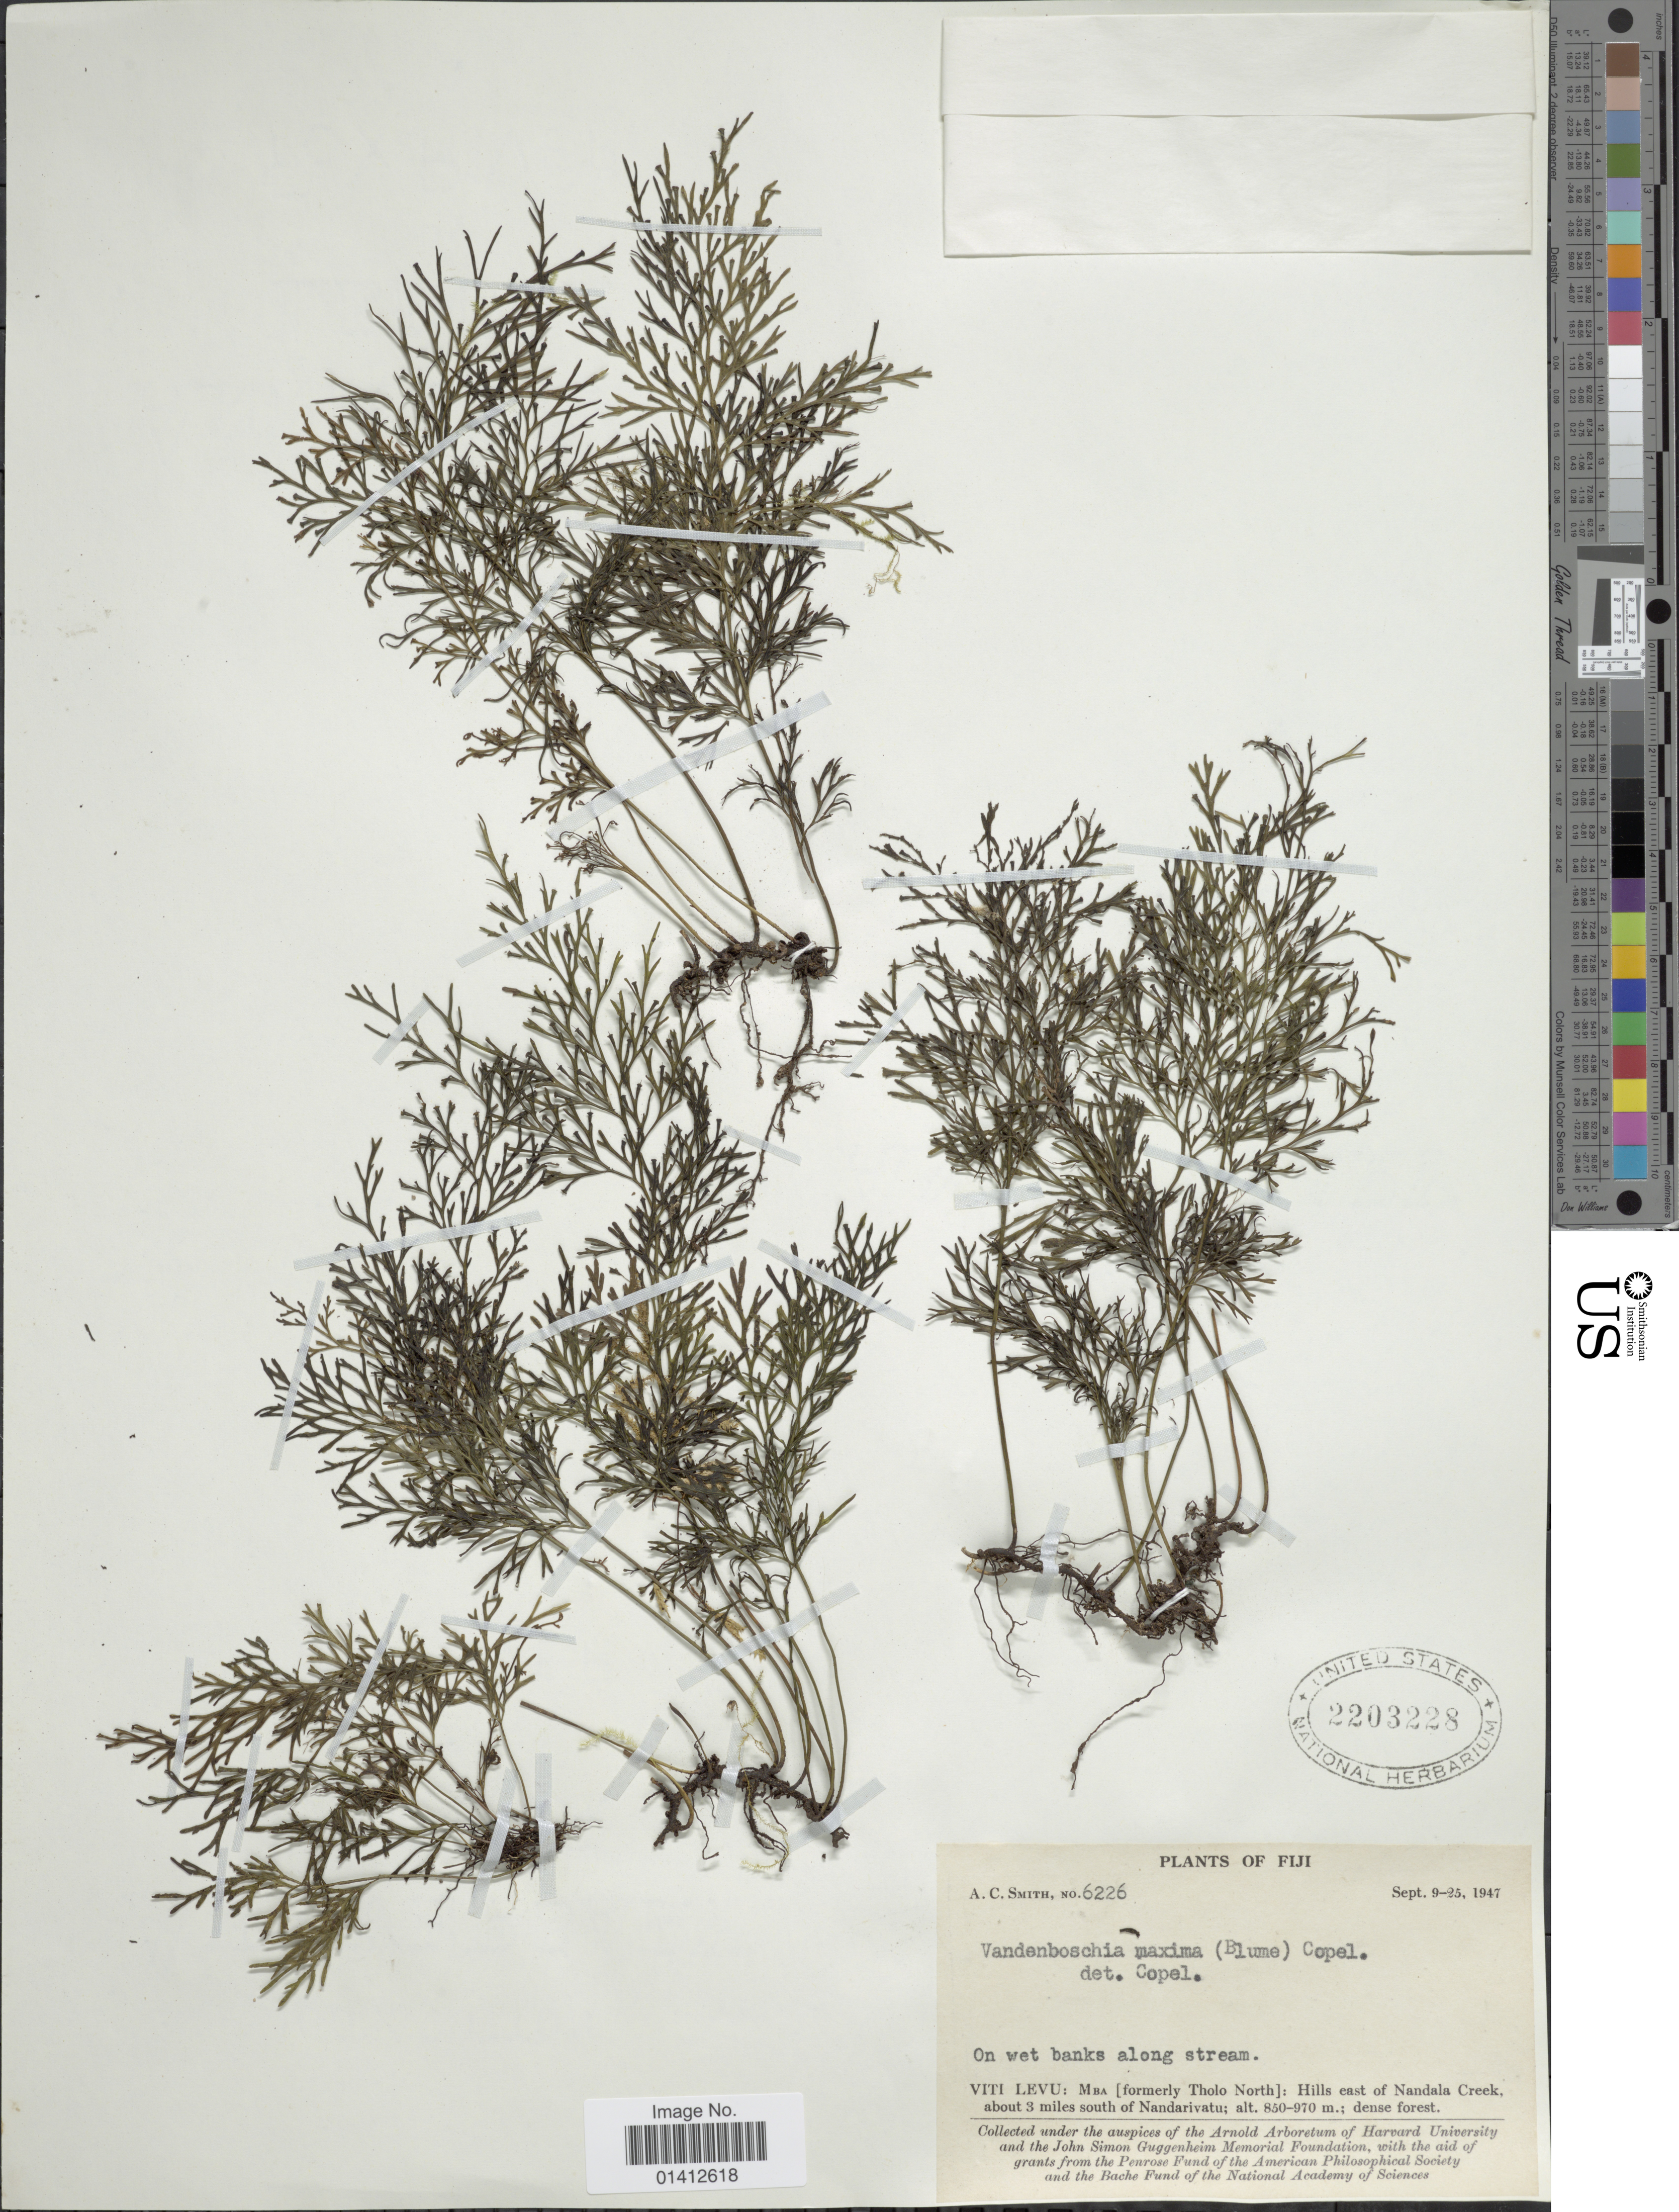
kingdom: Plantae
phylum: Tracheophyta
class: Polypodiopsida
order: Hymenophyllales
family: Hymenophyllaceae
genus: Vandenboschia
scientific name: Vandenboschia maxima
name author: (Blume) Copel.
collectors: A. C. Smith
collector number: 6226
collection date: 1947-09-09/1947-09-25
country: Fiji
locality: Viti Levu: mba [formerly Tholo North]: Hills east of Nandala Creek, about 3 miles south of nandarivatu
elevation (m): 850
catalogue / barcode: US 2203228